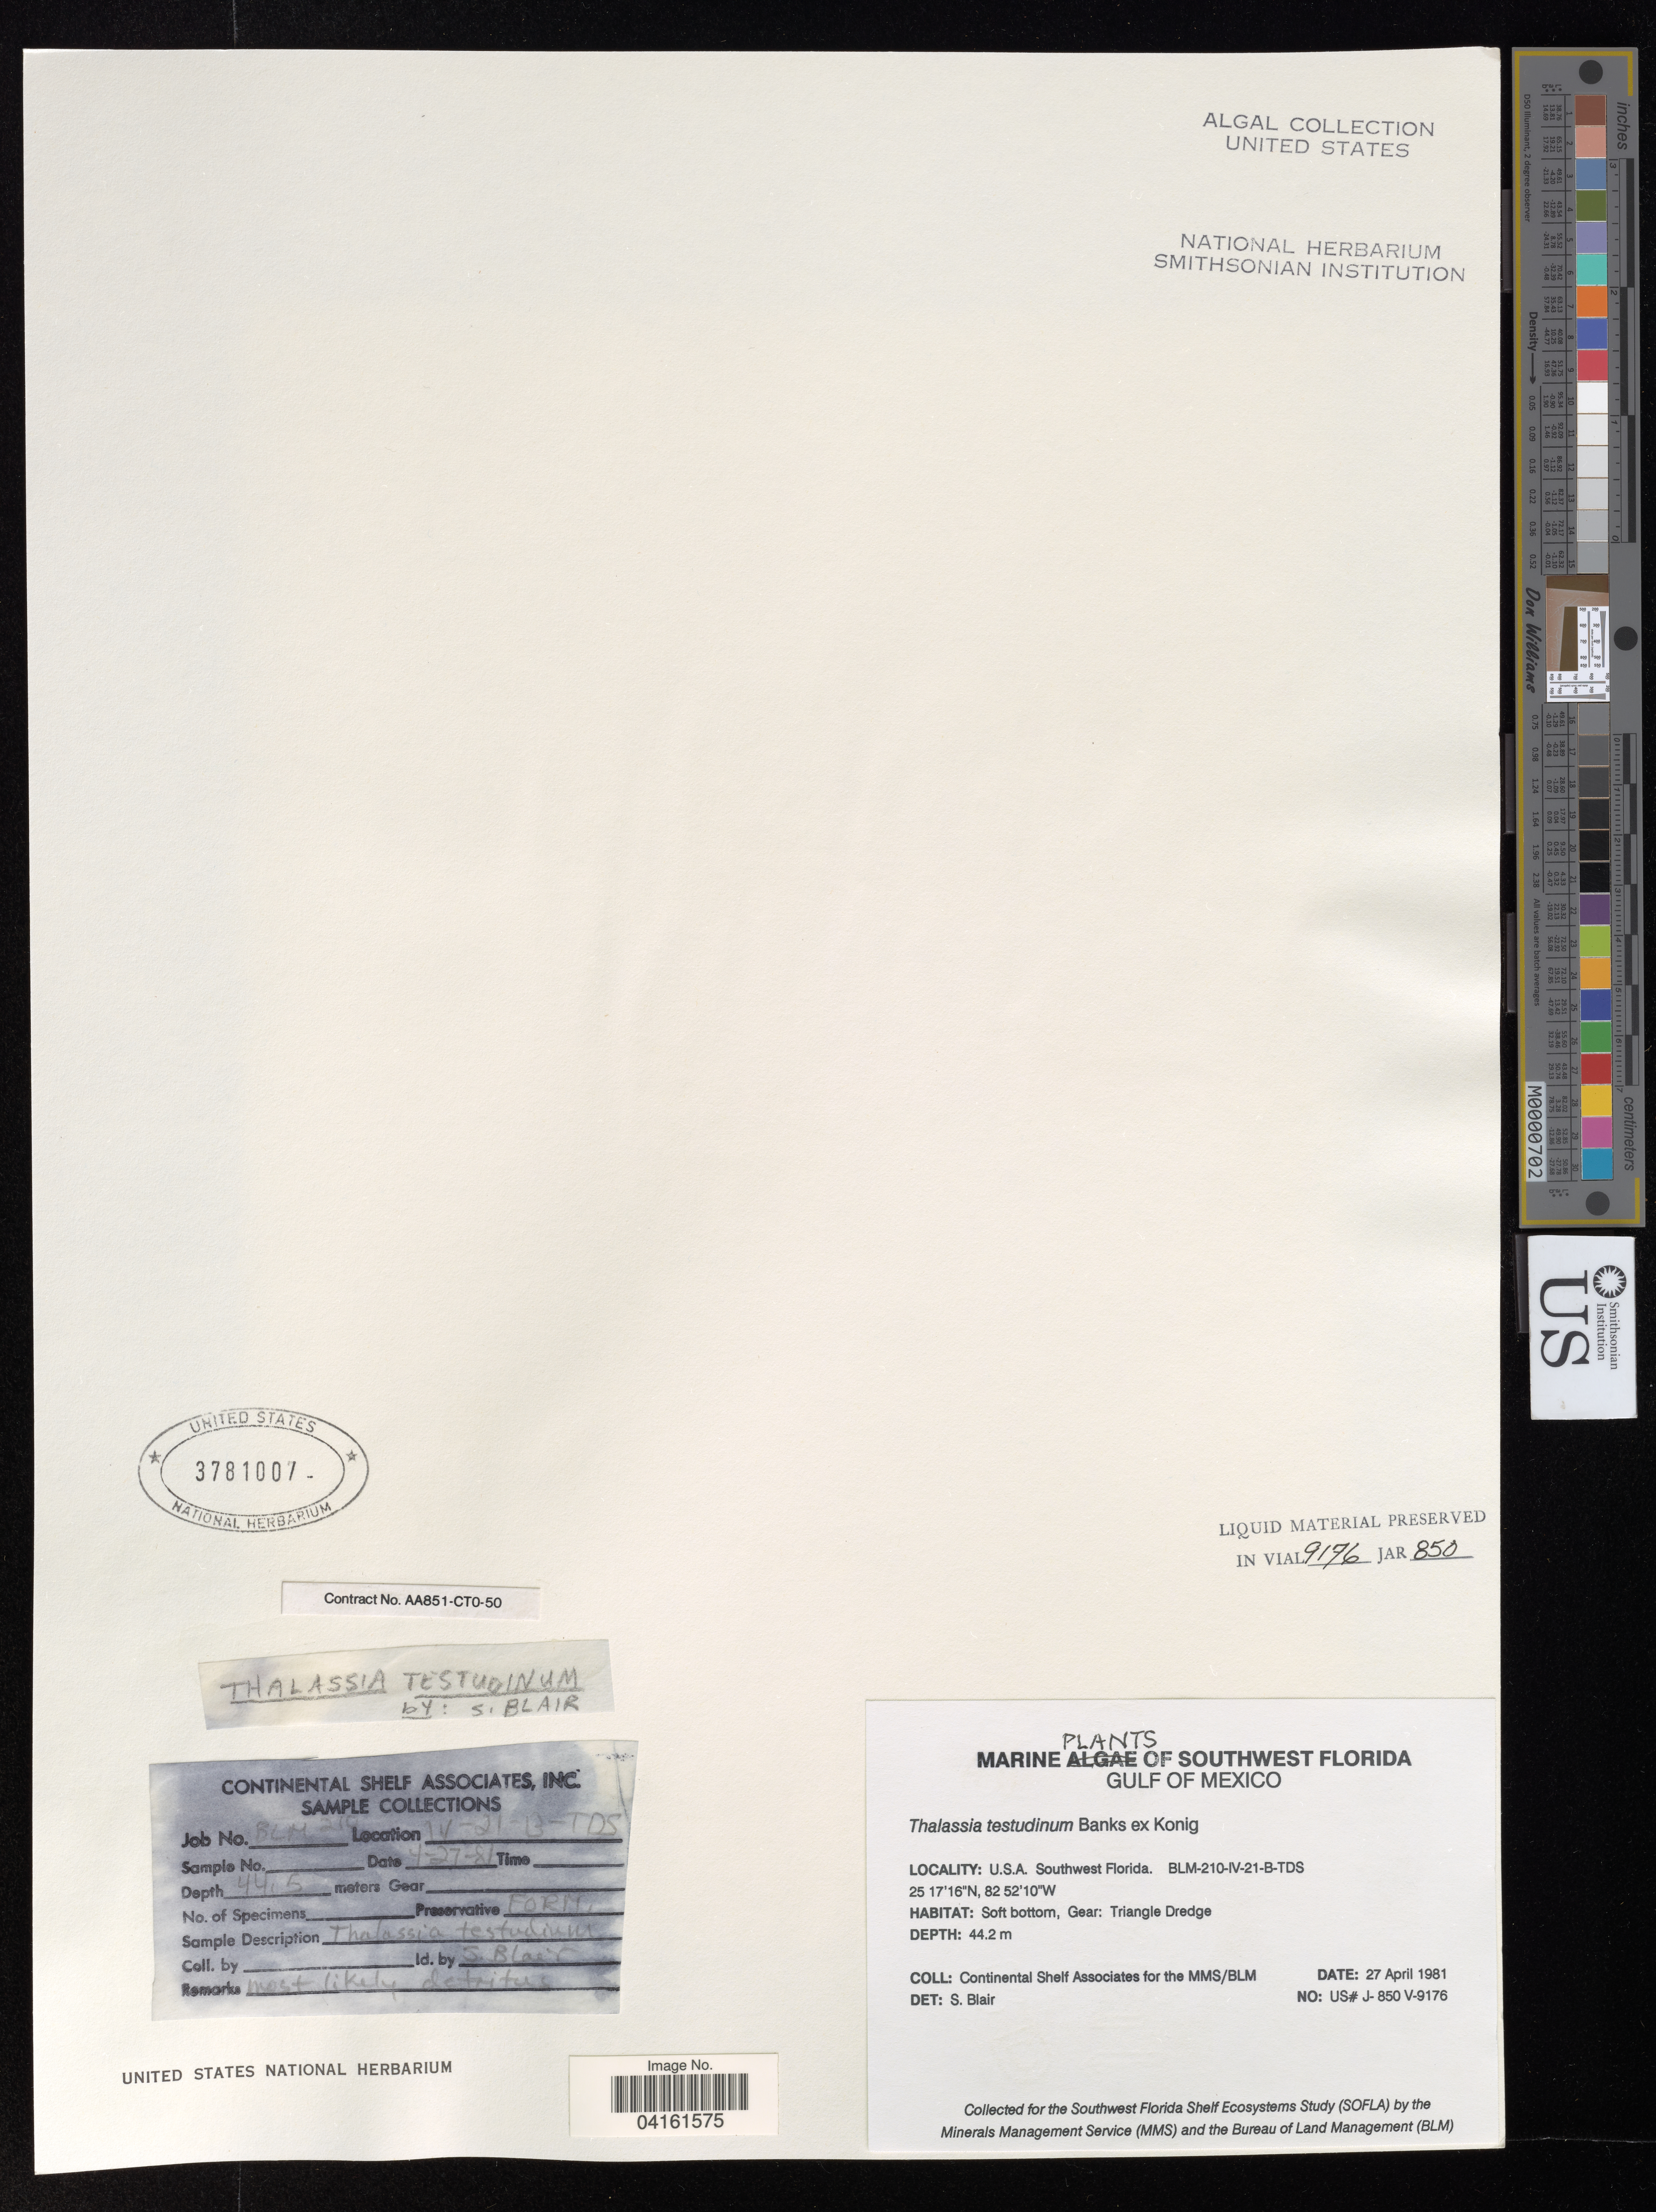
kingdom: Plantae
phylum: Tracheophyta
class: Liliopsida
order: Alismatales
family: Hydrocharitaceae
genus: Thalassia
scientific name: Thalassia testudinum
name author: Banks & Sol. ex K.D. Koenig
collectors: Continental Shelf Associates for the MMS/BLM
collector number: US# J-850 V-9176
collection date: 1981-04-27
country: United States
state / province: Florida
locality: Southwest Florida. Gulf of Mexico. BLM-210-IV-21-B-TDS. Gear: Triangle Dredge.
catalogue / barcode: US 3781007